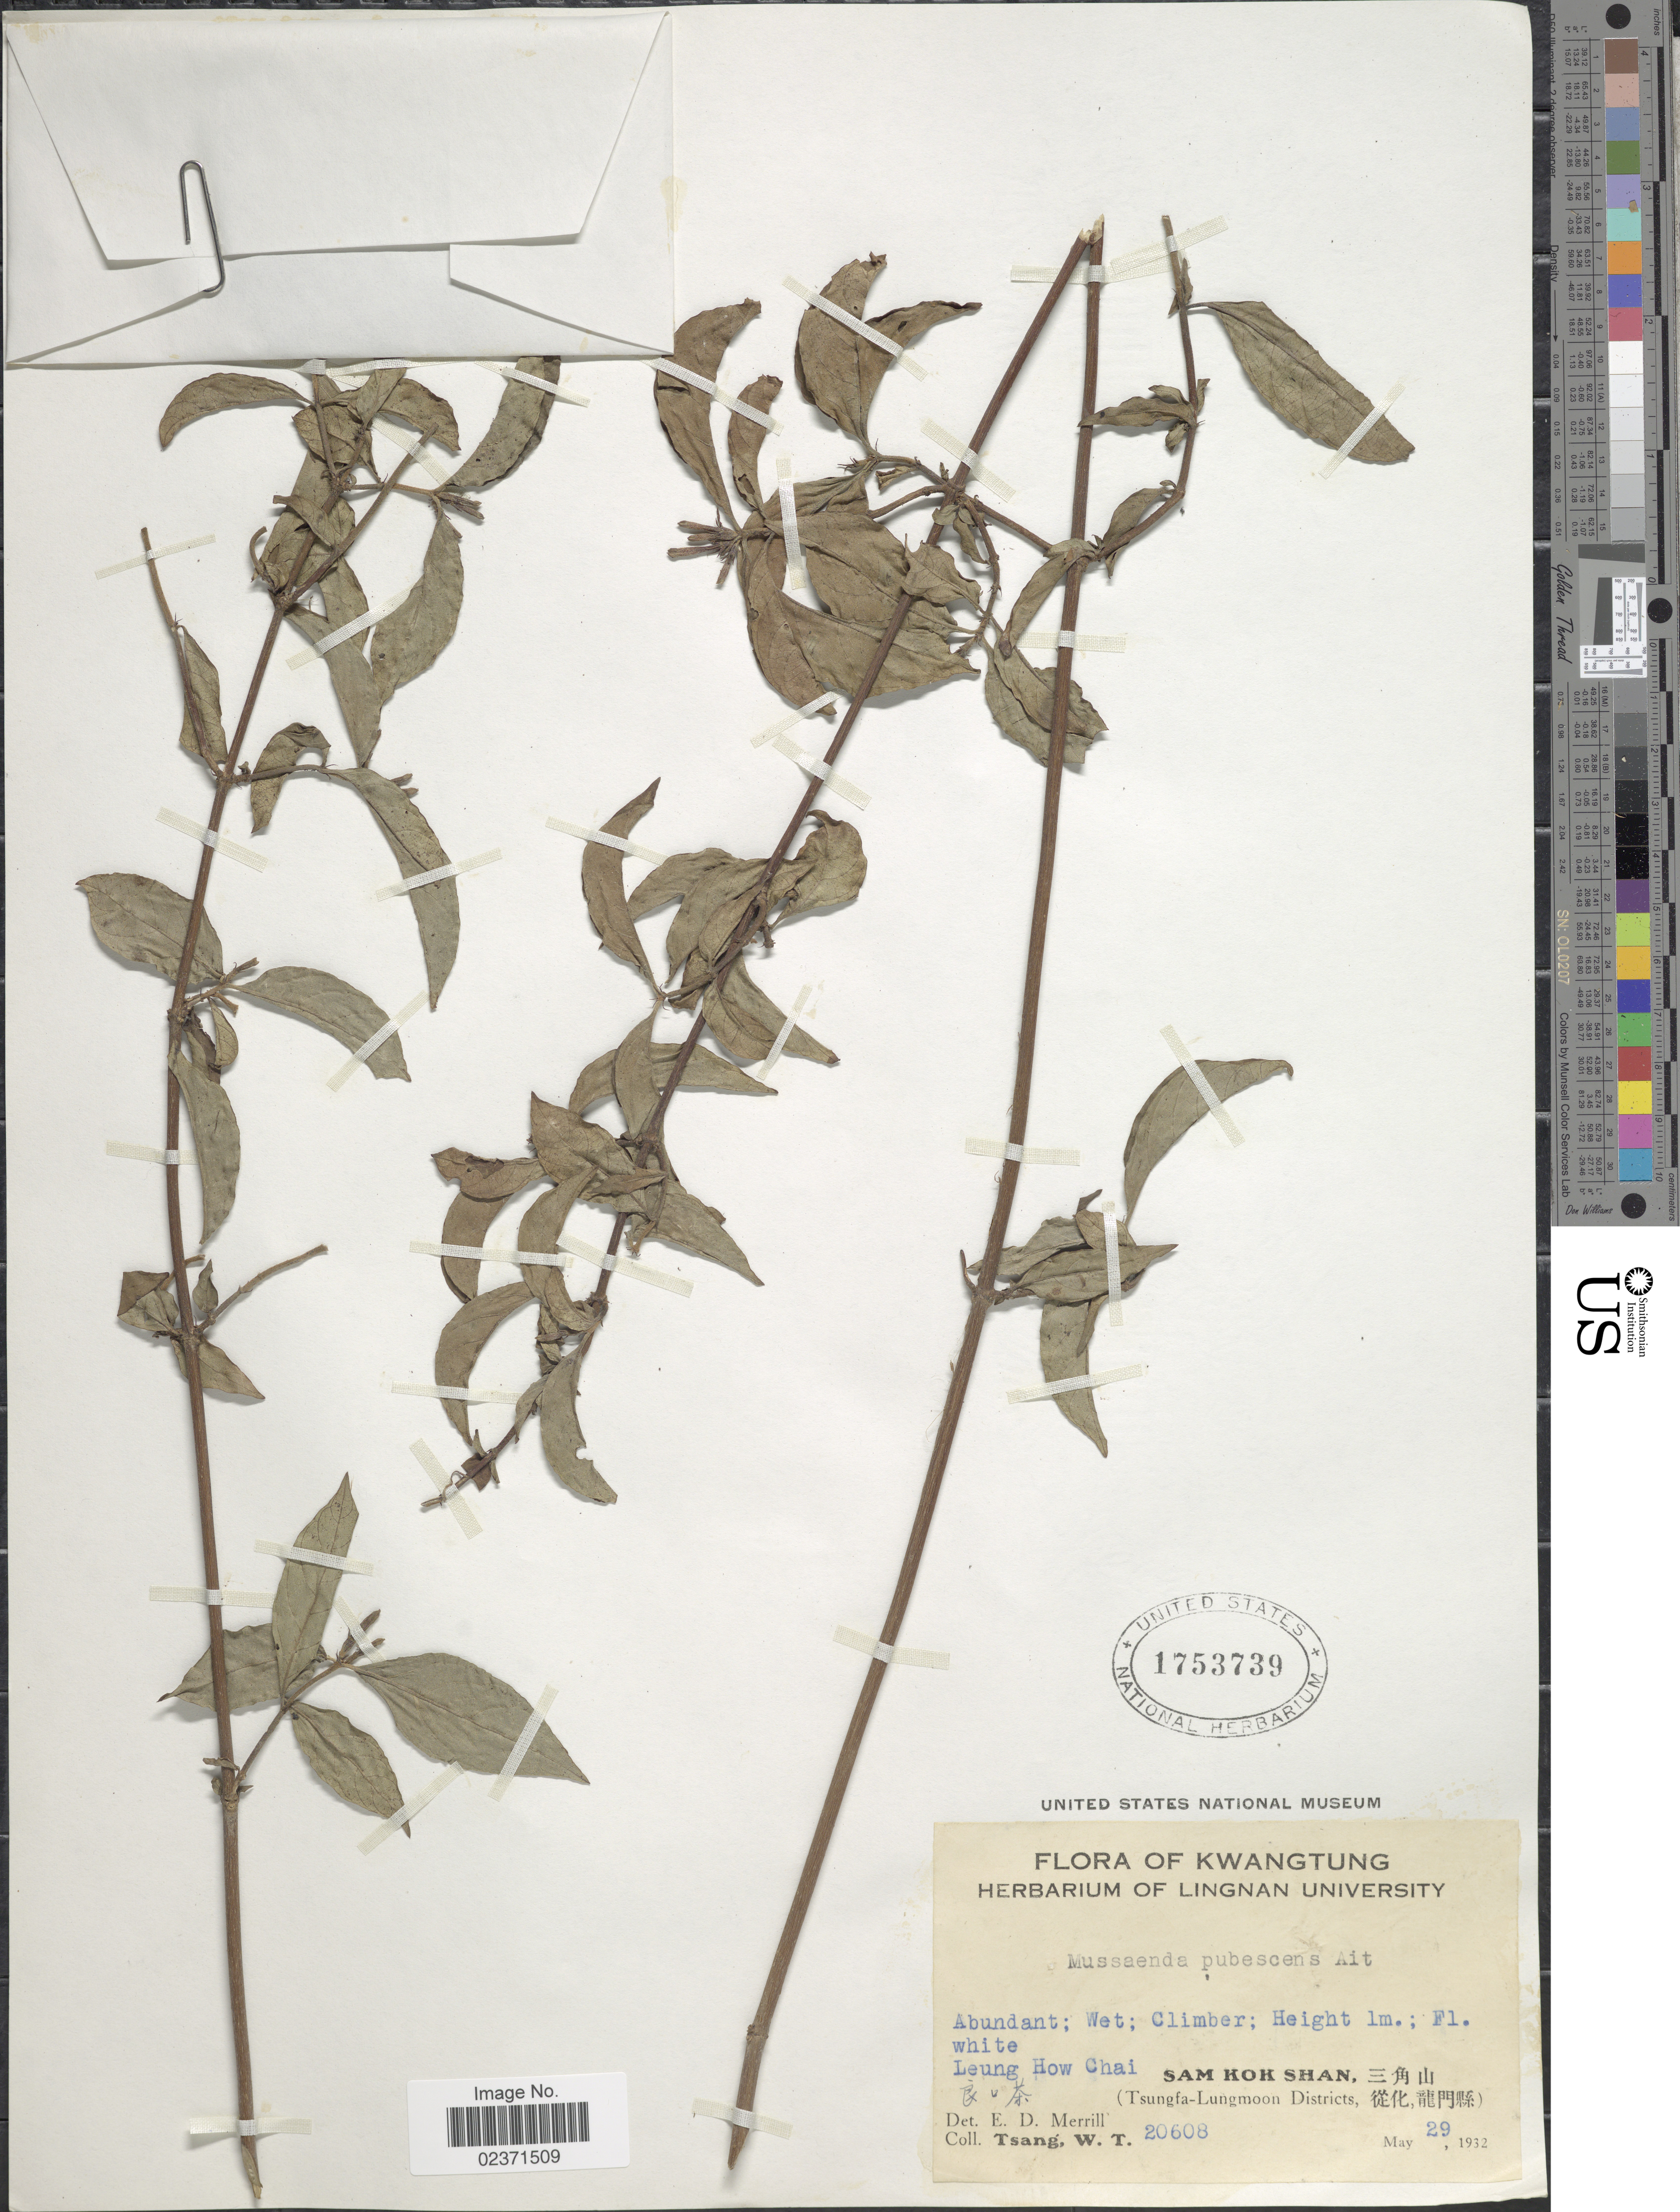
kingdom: Plantae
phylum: Tracheophyta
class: Magnoliopsida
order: Gentianales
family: Rubiaceae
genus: Mussaenda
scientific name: Mussaenda pubescens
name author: W.T. Aiton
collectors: W. T. Tsang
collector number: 20608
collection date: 1932-05-29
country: China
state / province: Guangdong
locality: Kwangtung. Leung How Chai Sam Kok Shan (Tsungfa-Lungmoon Districts)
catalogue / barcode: US 1753739